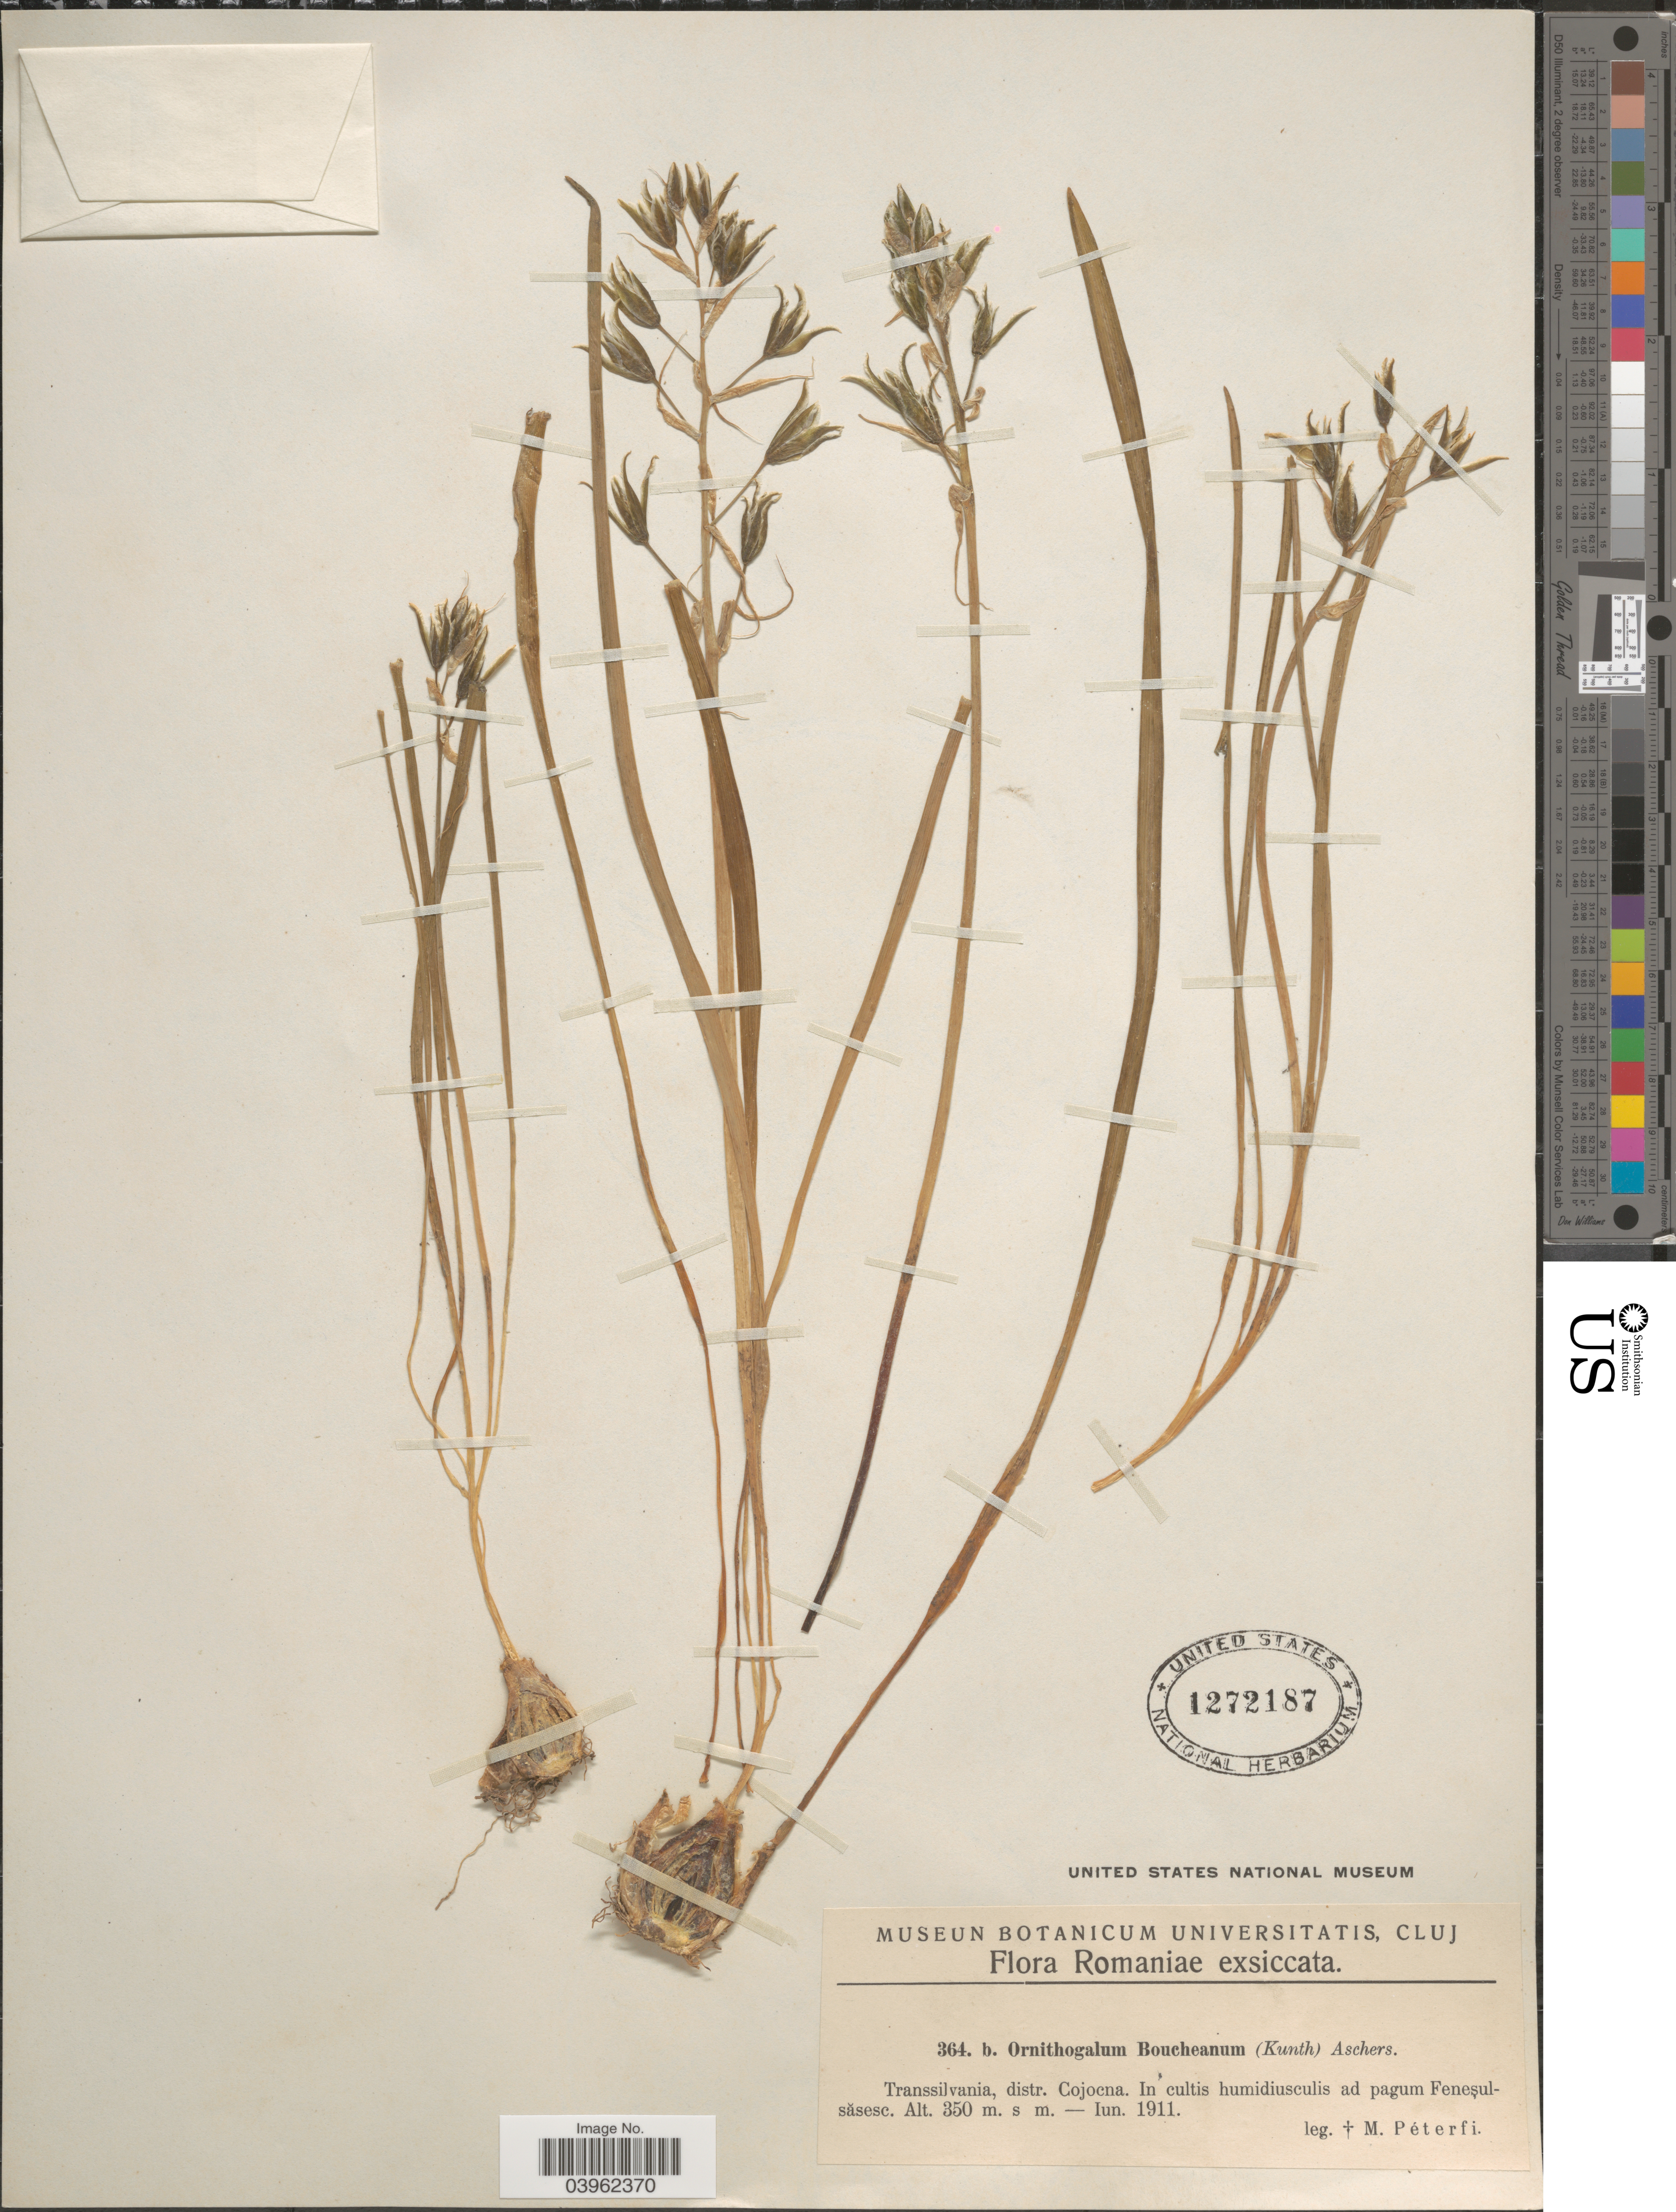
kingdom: Plantae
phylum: Tracheophyta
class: Liliopsida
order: Asparagales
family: Asparagaceae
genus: Ornithogalum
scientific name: Ornithogalum boucheanum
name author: (Kunth) Asch.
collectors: M. Péterfi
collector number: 364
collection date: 1911-06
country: Romania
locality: Romaniae. Transsilvania, distr. Cojocna. In cultis humidiusculis ad pagum Feneşulsăsesc.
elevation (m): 350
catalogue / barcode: US 1272187